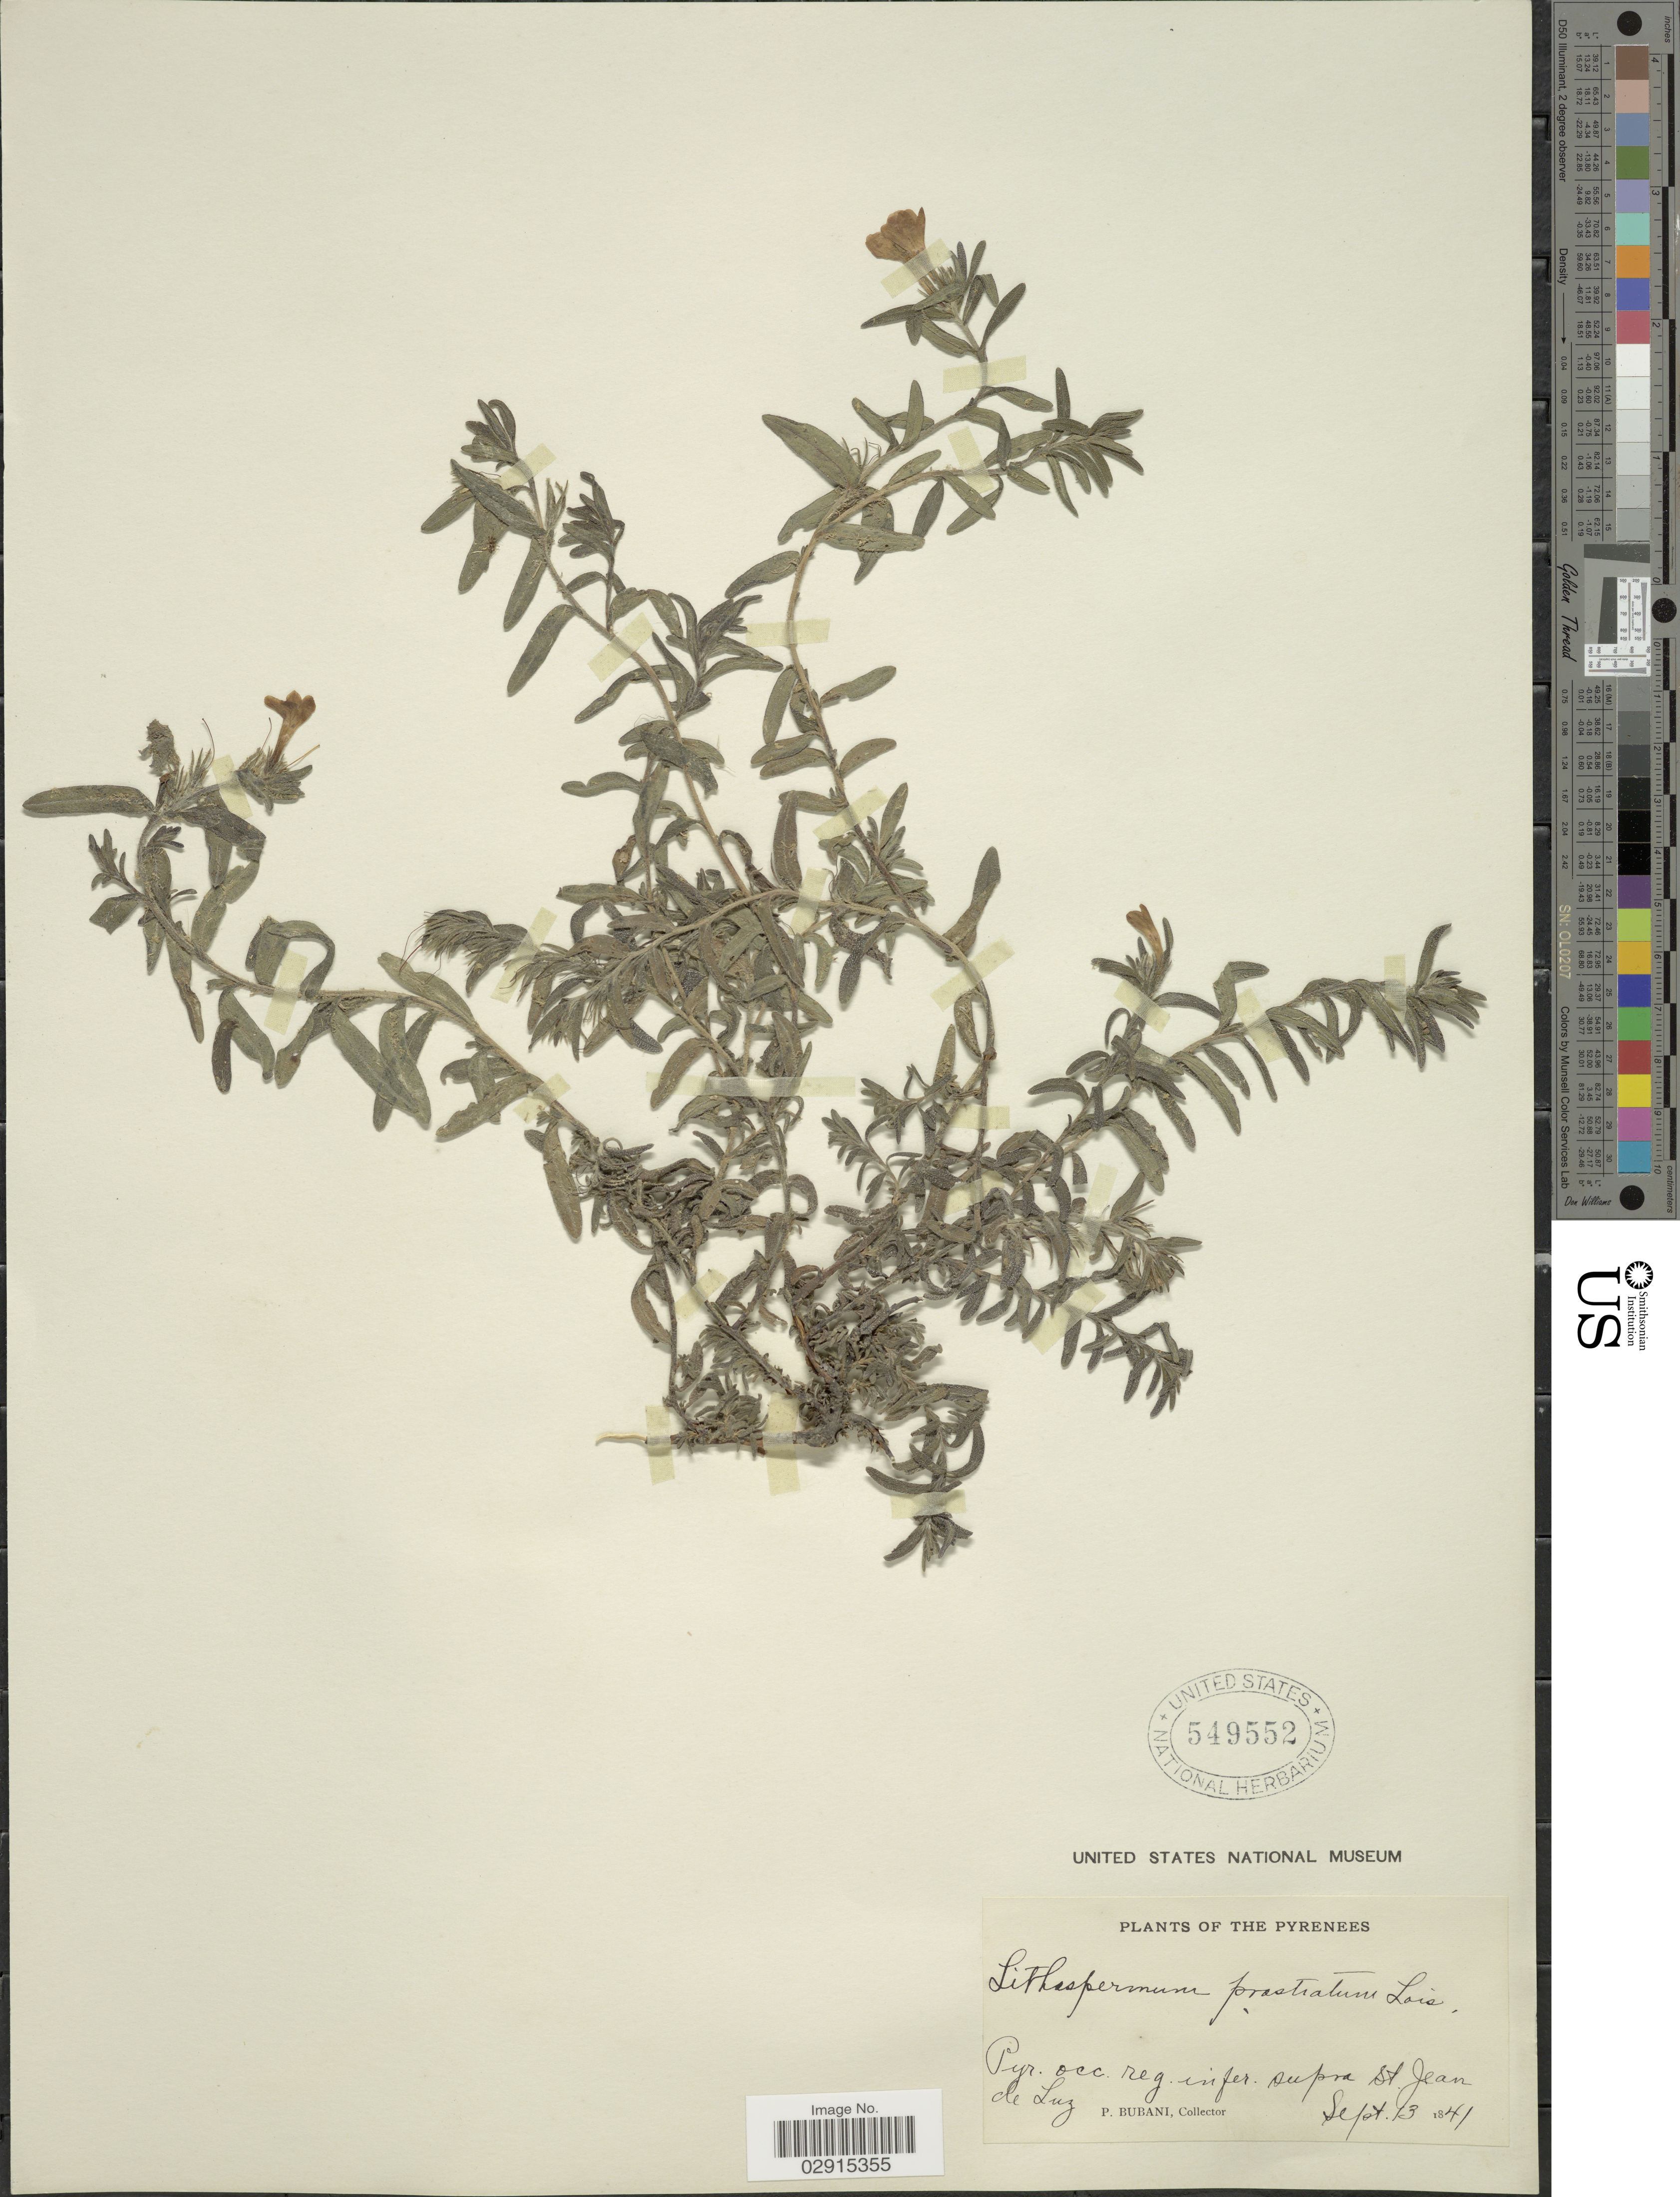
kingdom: Plantae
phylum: Tracheophyta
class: Magnoliopsida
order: Boraginales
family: Boraginaceae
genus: Lithospermum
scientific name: Lithospermum prostratum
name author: Loisel.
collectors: P. Bubani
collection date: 1841-09-13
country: France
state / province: Nouvelle-Aquitaine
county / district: Pyrénées-Atlantiques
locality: Pyr. occ. reg. infer. supra St. Jean de Luz. The Pyrenees.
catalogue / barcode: US 549552